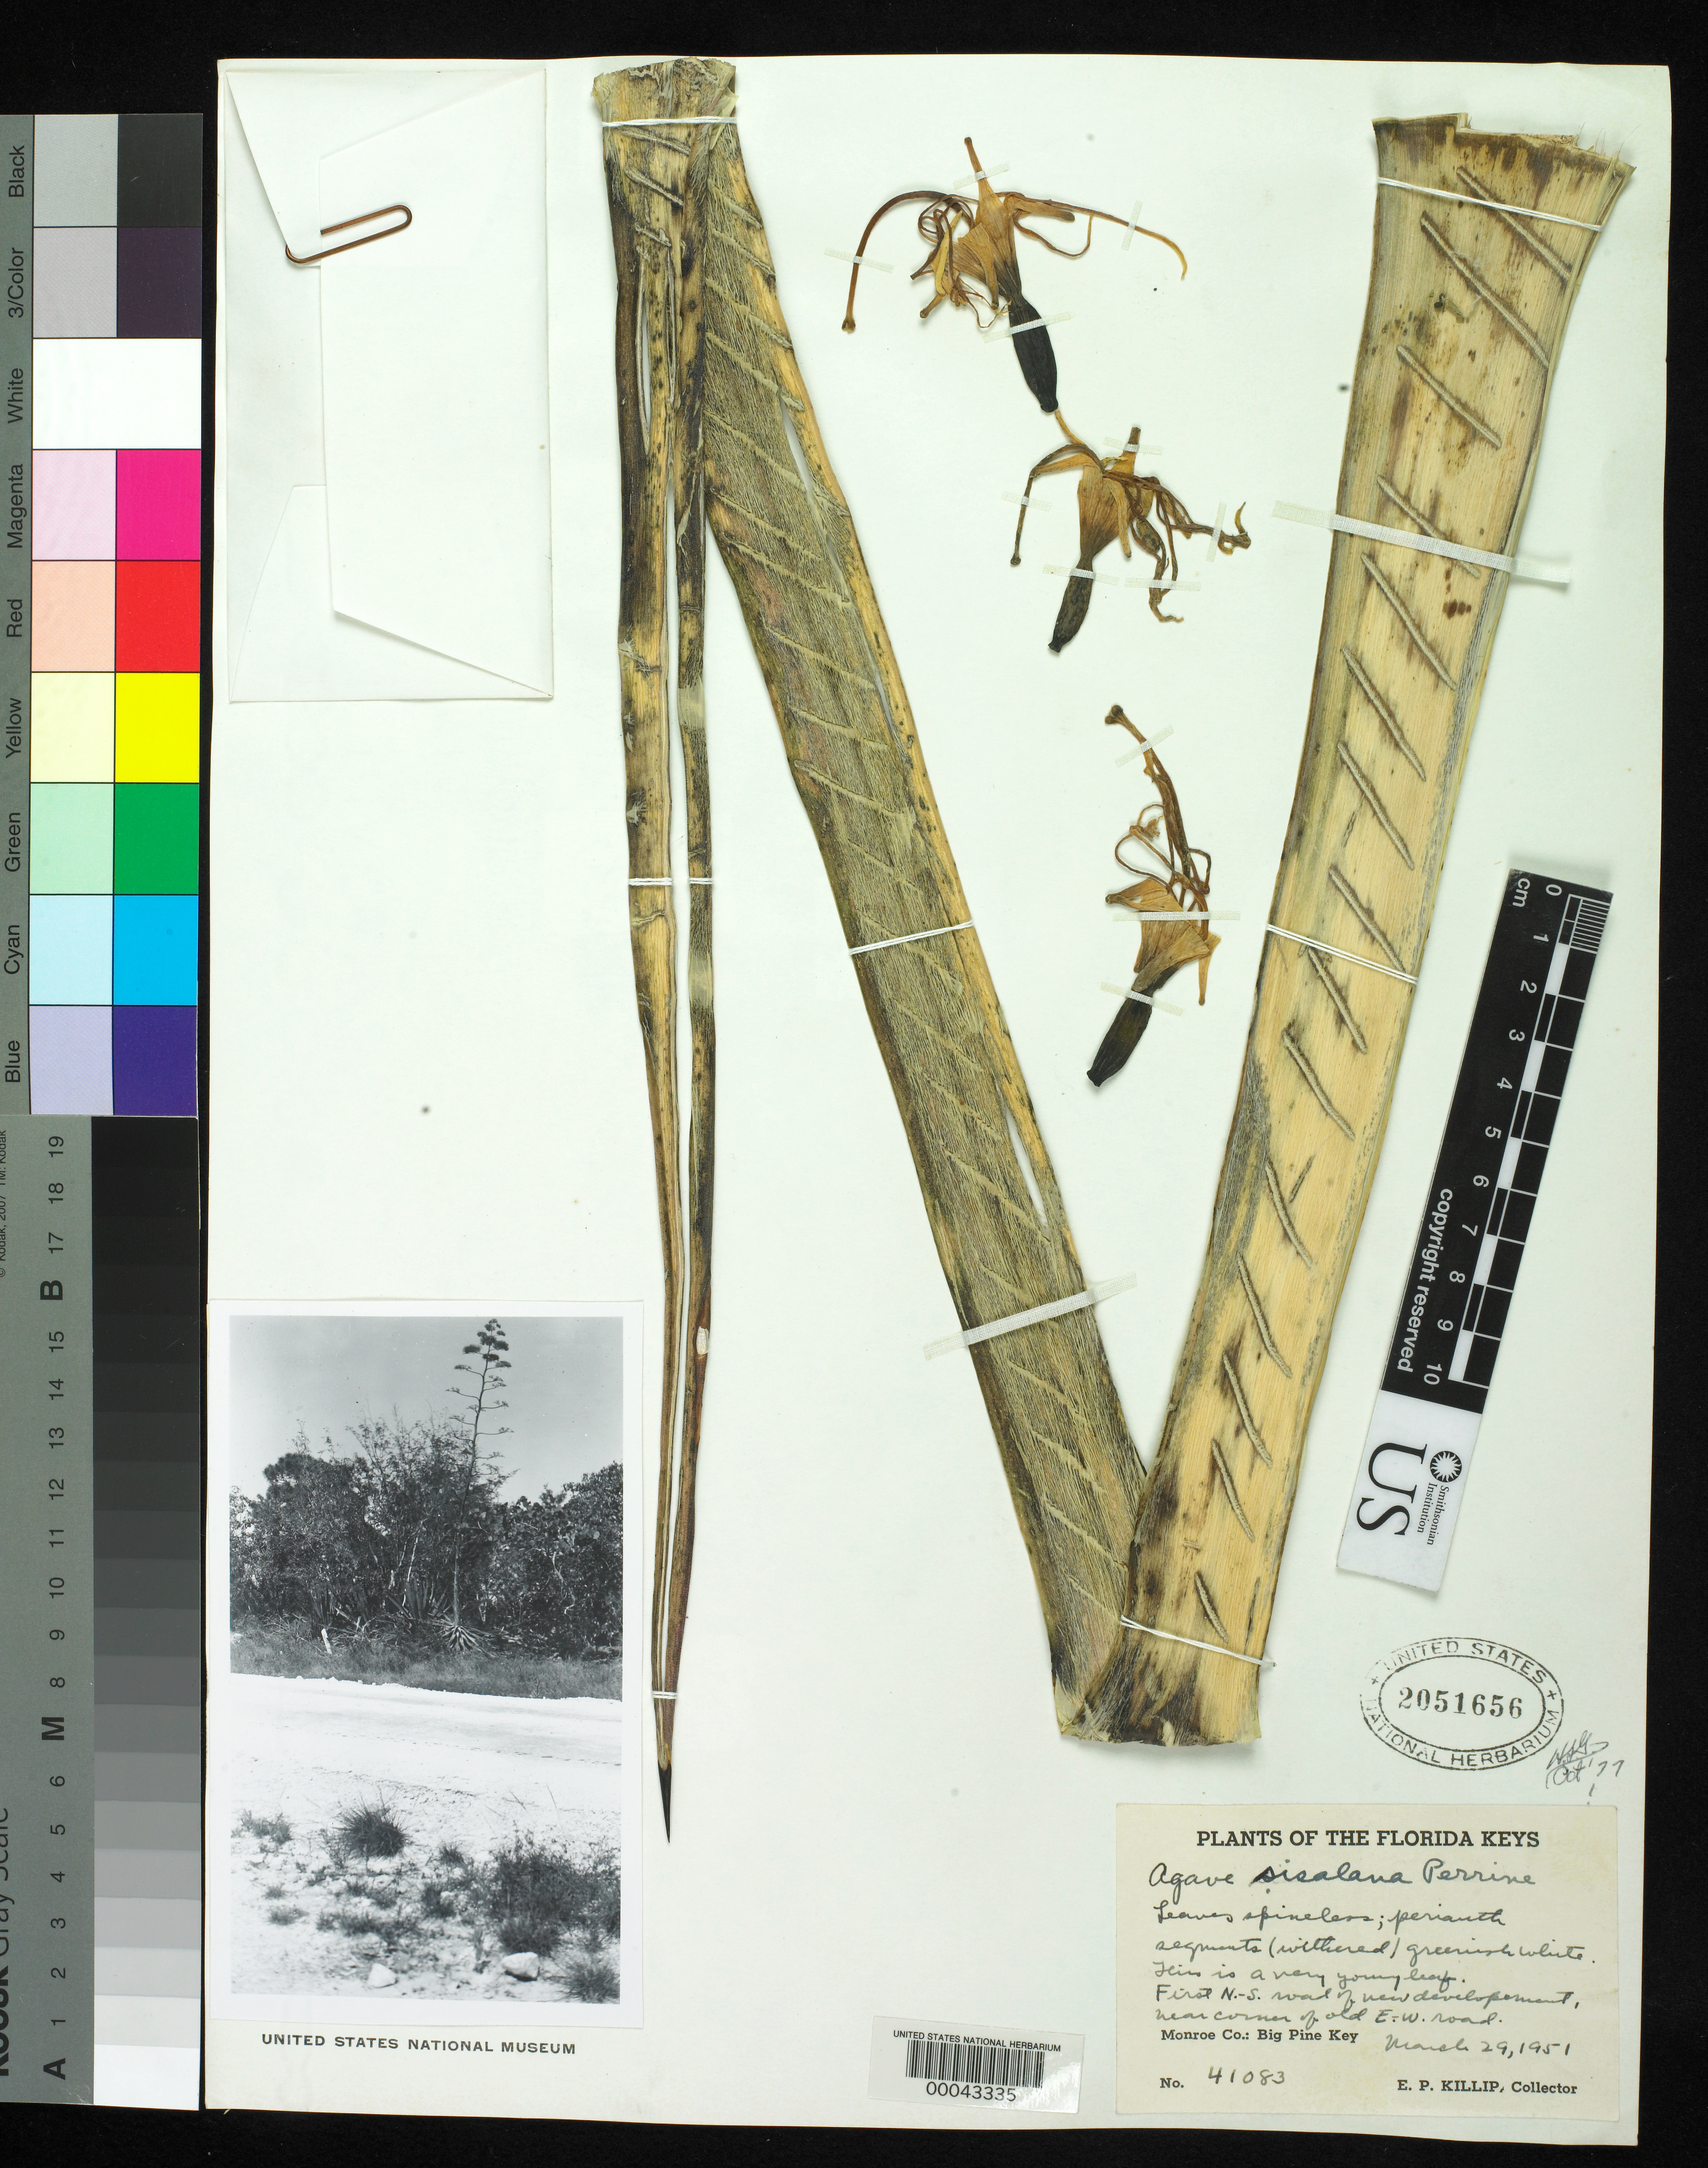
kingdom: Plantae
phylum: Tracheophyta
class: Liliopsida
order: Asparagales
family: Asparagaceae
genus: Agave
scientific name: Agave sisalana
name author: Perrine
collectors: E. P. Killip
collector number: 41083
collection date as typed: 29 Mar 1951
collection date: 1951-03-29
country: United States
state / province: Florida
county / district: Monroe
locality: Big pine key; first n-s road of new development, near corner of old e-w road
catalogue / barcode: US 2051656